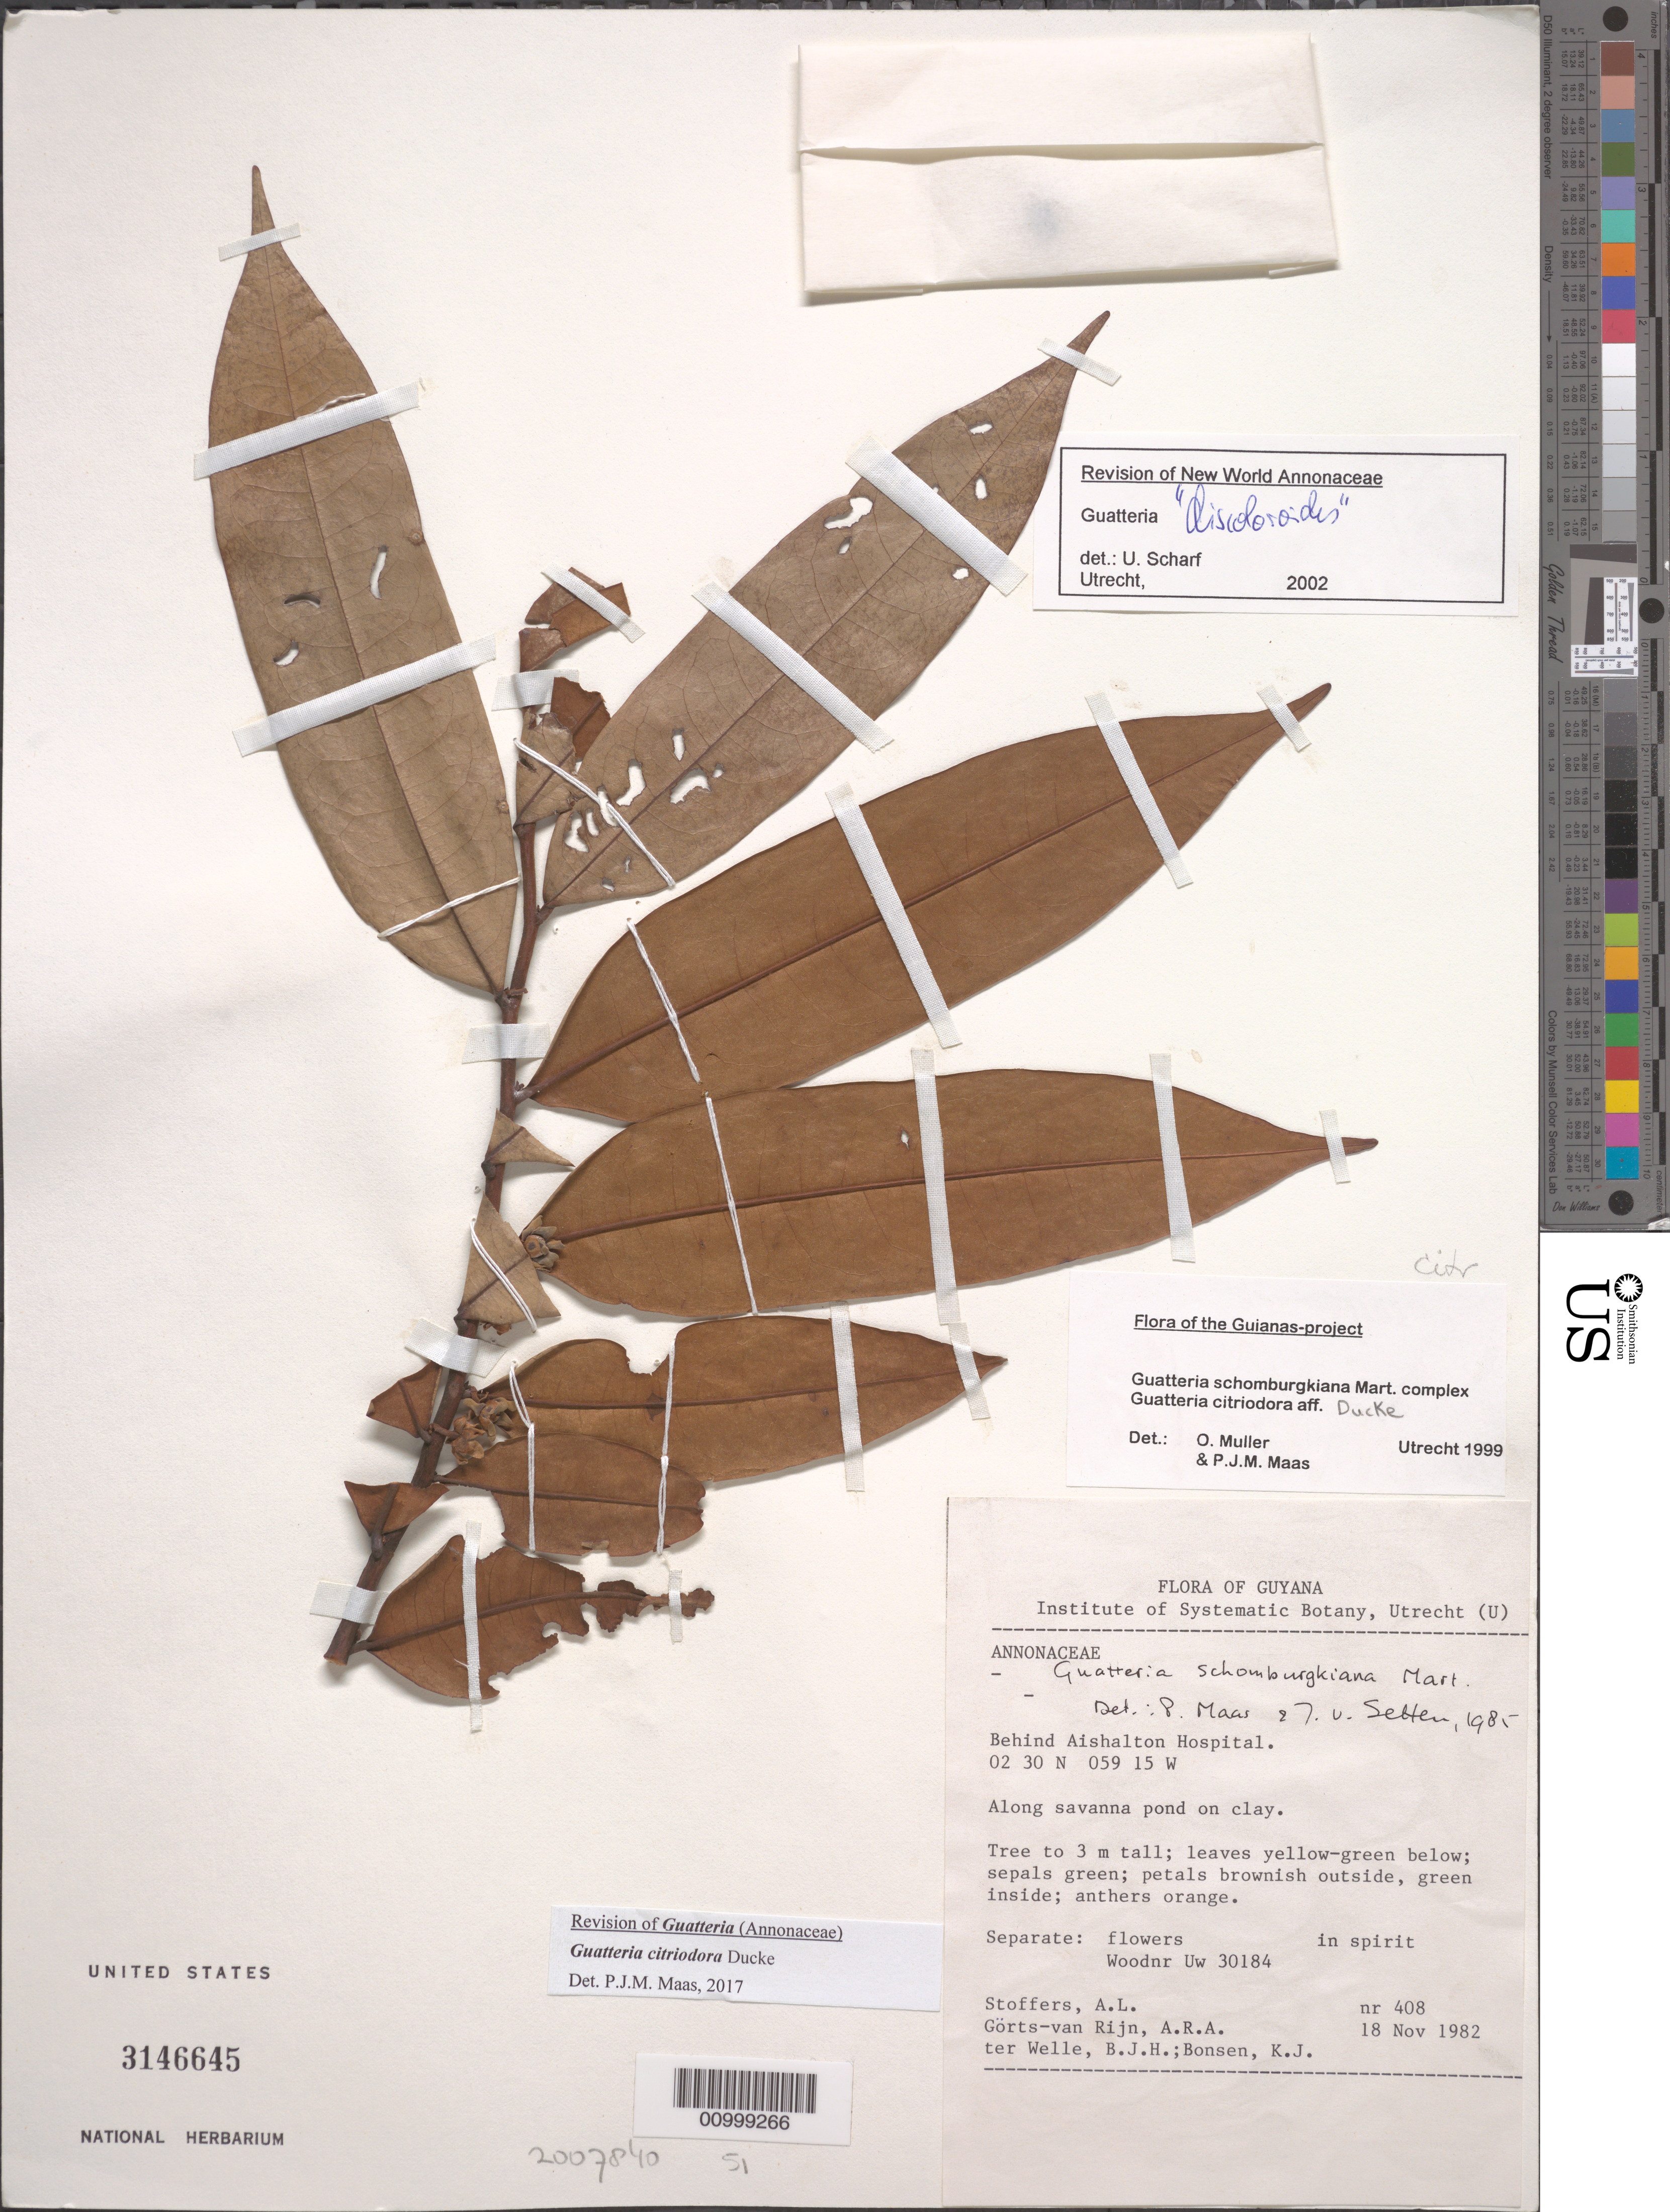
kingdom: Plantae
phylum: Tracheophyta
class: Magnoliopsida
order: Magnoliales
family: Annonaceae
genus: Guatteria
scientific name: Guatteria citriodora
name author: Ducke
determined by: Maas, Paul J.; Maas, H.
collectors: A. Stoffers, A. .R. A. Görts-van Rijn, B. Welle & K. Bonsen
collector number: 408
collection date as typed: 18-Nov-82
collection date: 1982-11-18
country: Guyana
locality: Behind Aishalton Hospital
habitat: Along savanna pond on clay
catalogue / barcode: US 3146645